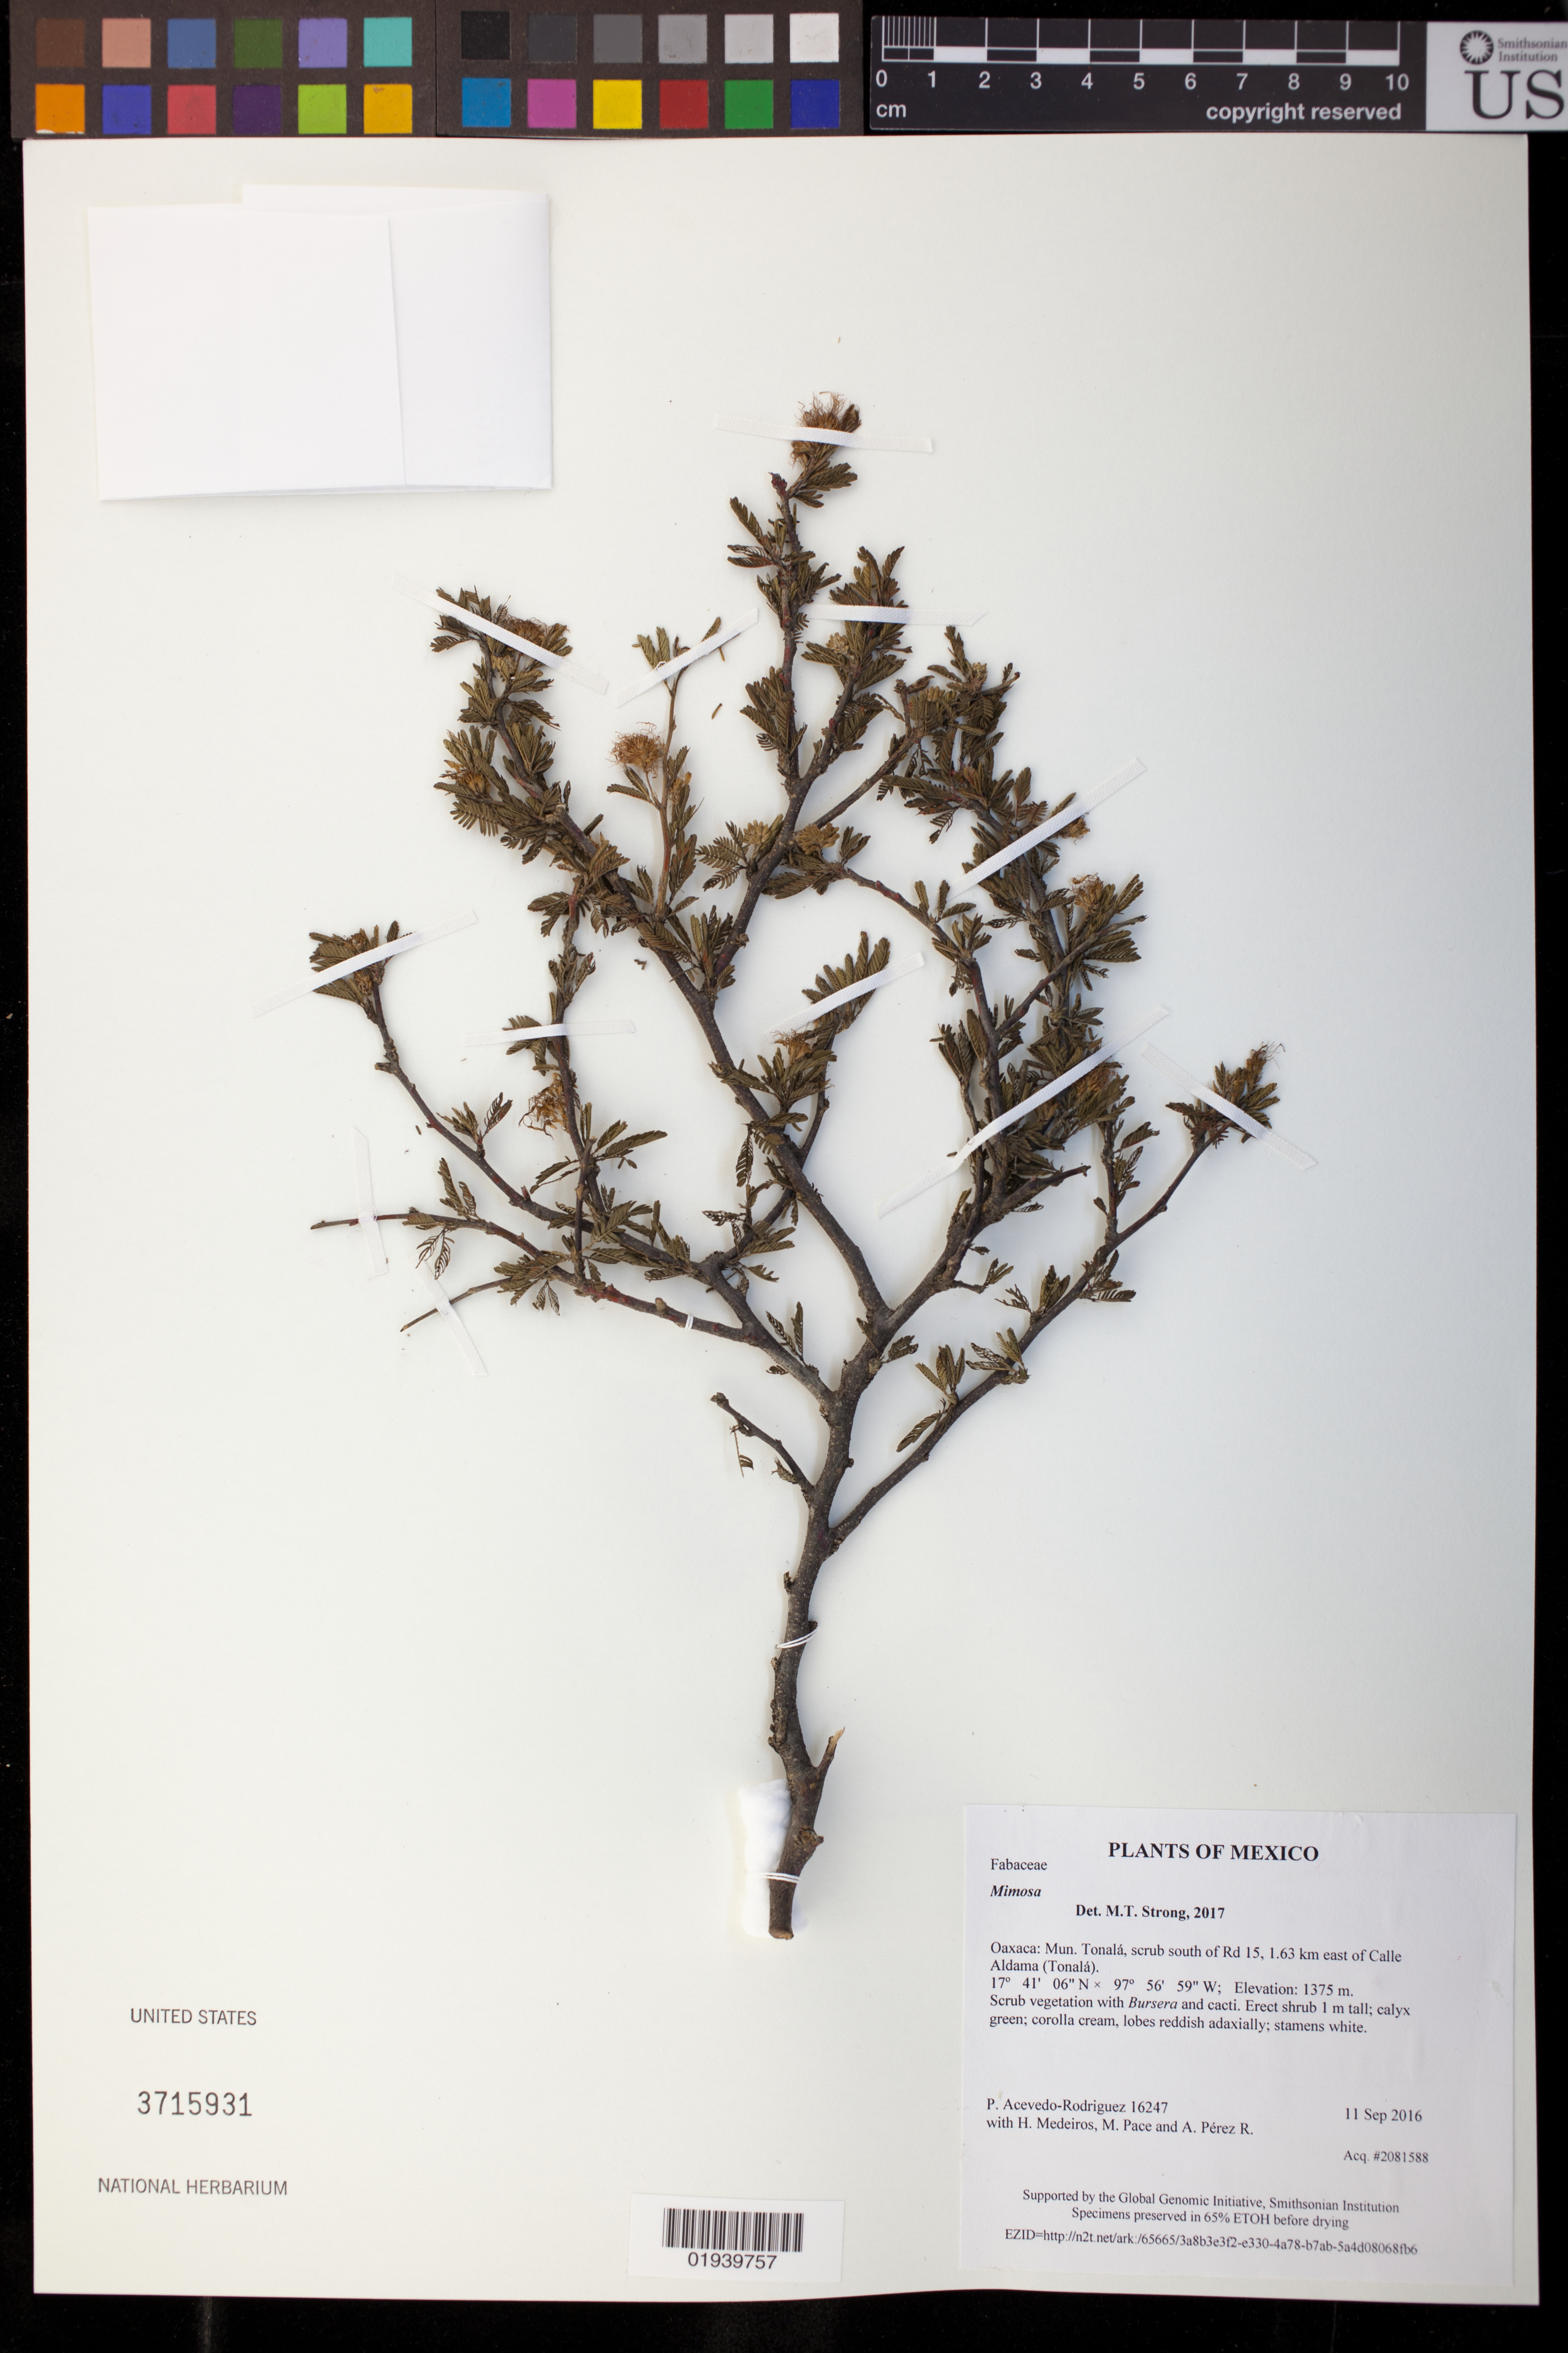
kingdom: Plantae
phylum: Tracheophyta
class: Magnoliopsida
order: Fabales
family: Fabaceae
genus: Mimosa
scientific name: Mimosa sp.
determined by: Strong, M. T., (US), Smithsonian Institution - National Museum of Natural History (UNITED STATES)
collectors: P. Acevedo-Rodr., H. Medeiros, M. R. Pace & A. Pérez R.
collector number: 16247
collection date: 2016-09-11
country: Mexico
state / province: Oaxaca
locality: Mun. Tonalá, scrub south of Rd 15, 1.63 km east of Calle Aldama (Tonalá).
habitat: Scrub vegetation with Bursera and cacti.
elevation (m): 1375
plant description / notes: US, NY, MO, K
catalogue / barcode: US 3715931